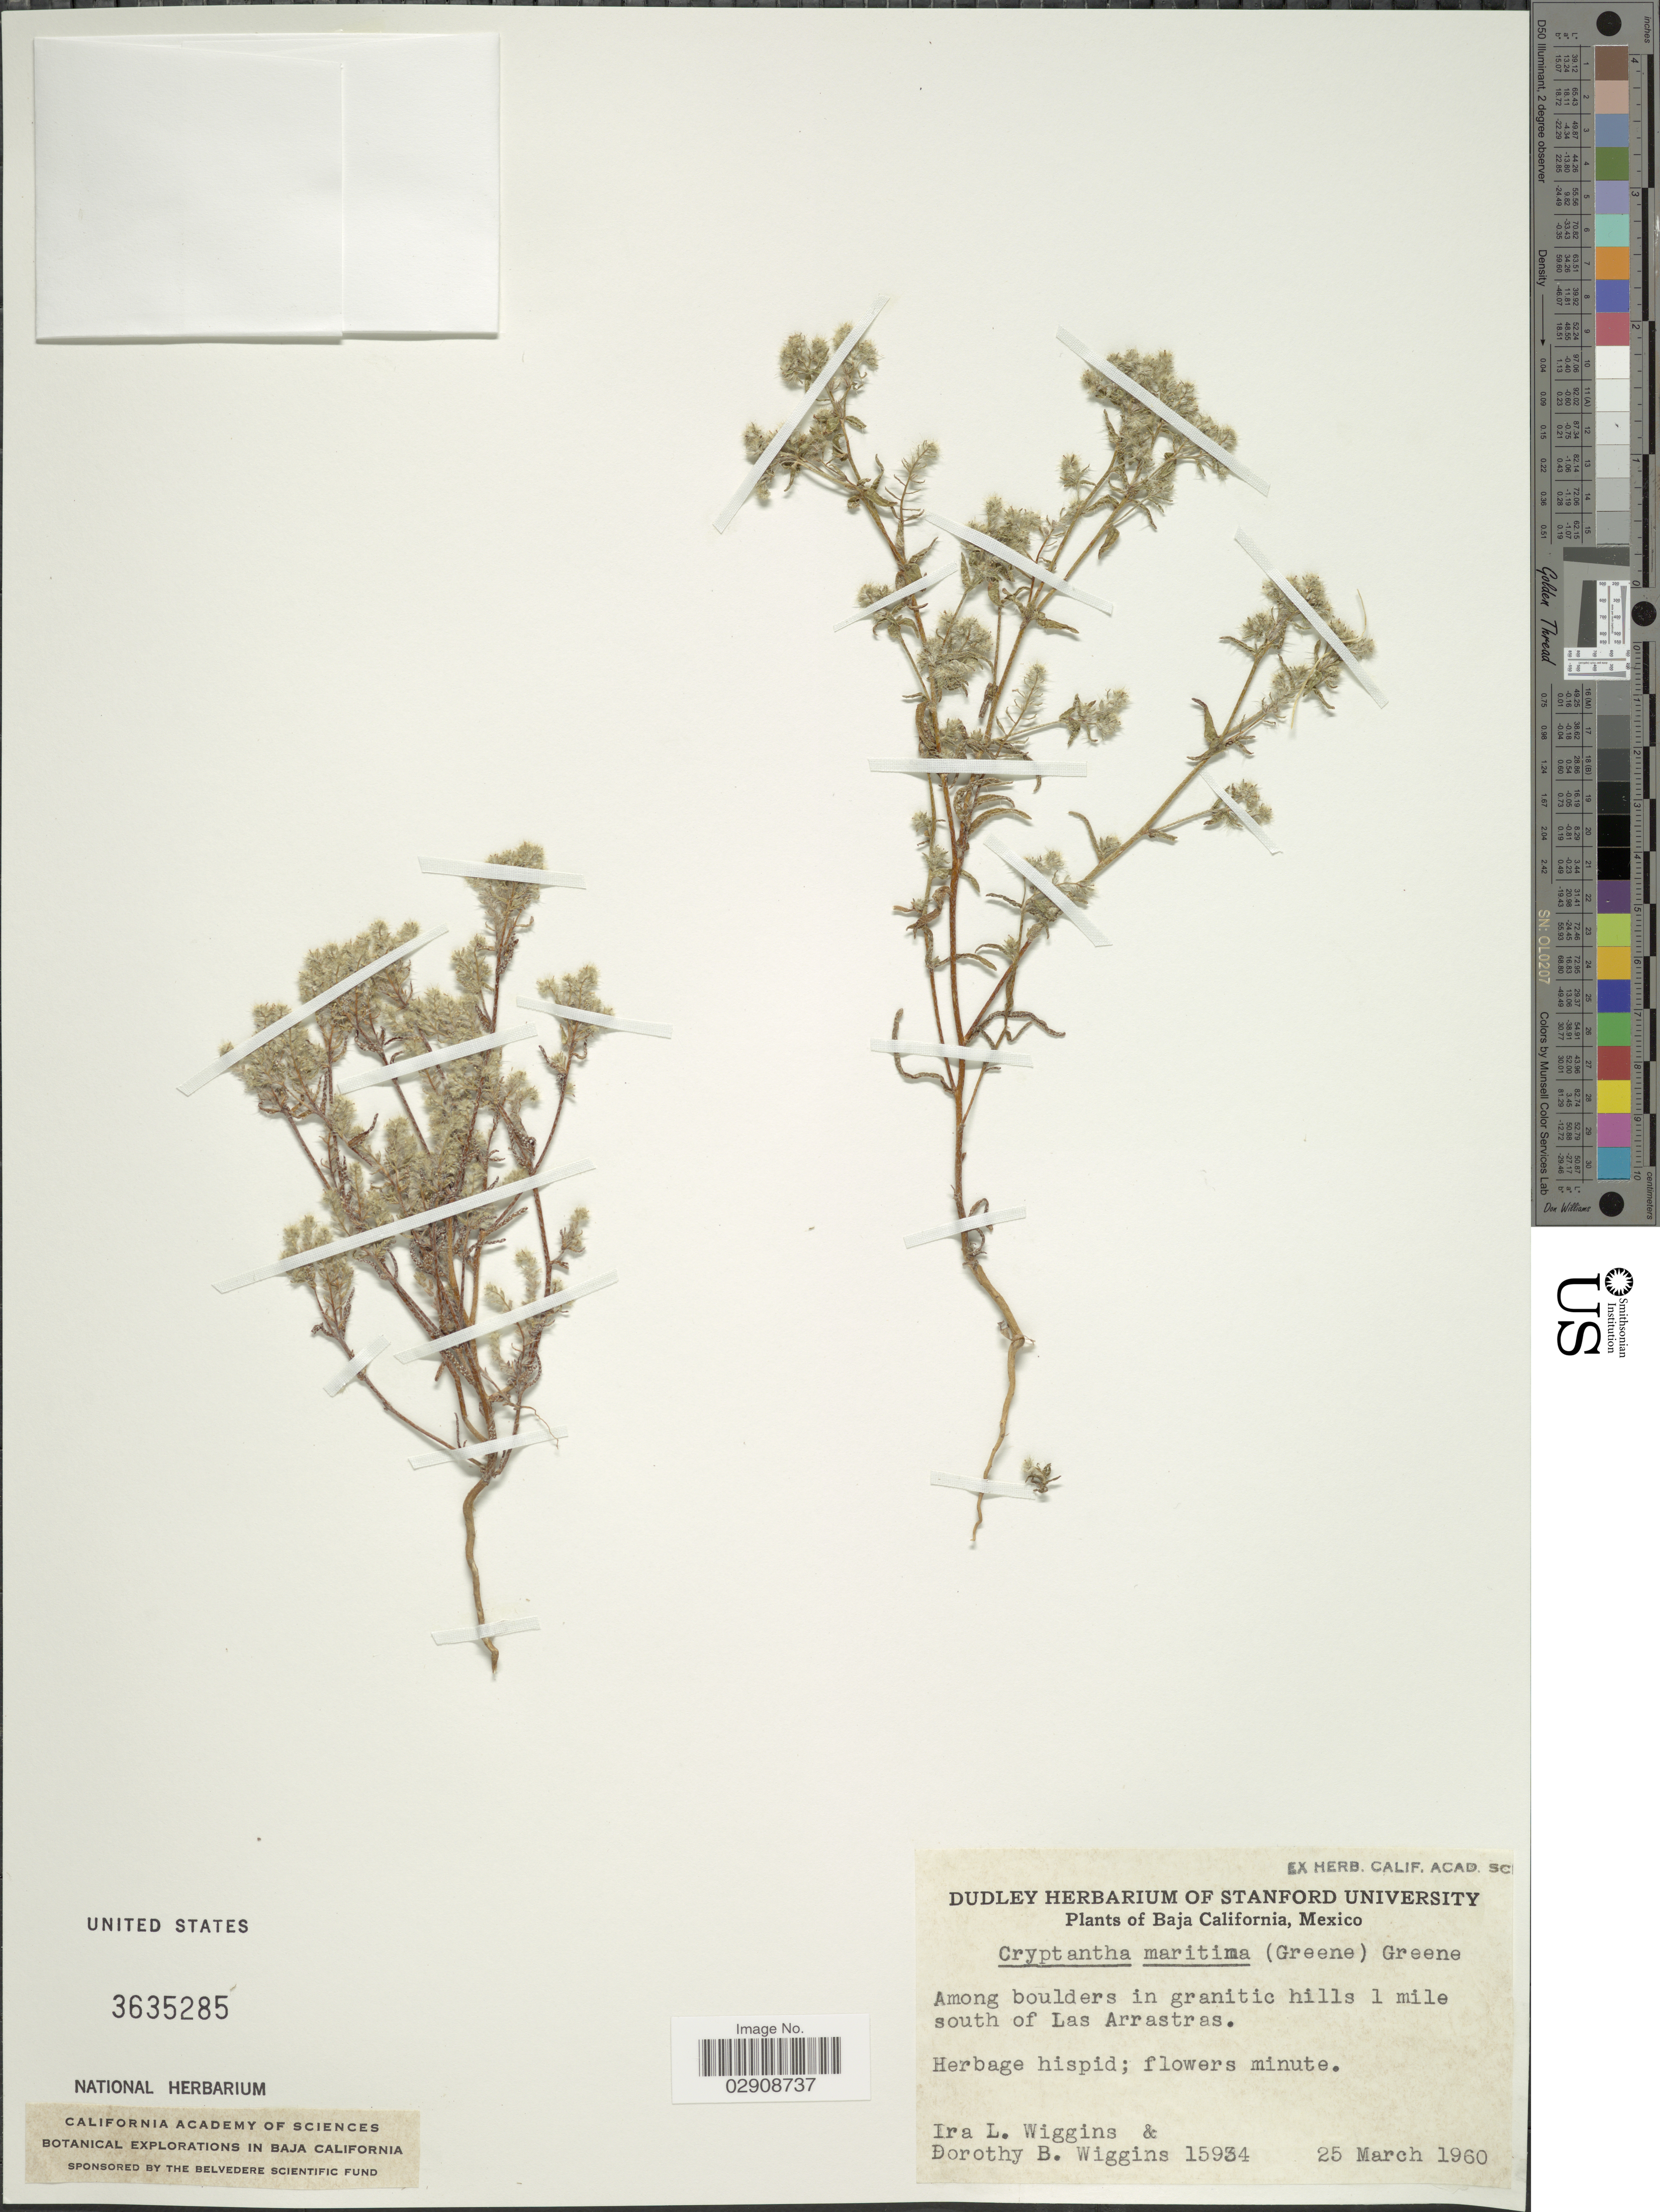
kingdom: Plantae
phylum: Tracheophyta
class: Magnoliopsida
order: Boraginales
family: Boraginaceae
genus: Cryptantha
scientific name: Cryptantha maritima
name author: (Greene) Greene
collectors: I. L. Wiggins & D. B. Wiggins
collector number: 15934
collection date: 1960-03-25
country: Mexico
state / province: Baja California Norte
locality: Among boulders in granitic hills 1 mile south of Las Arrastras.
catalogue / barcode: US 3635285